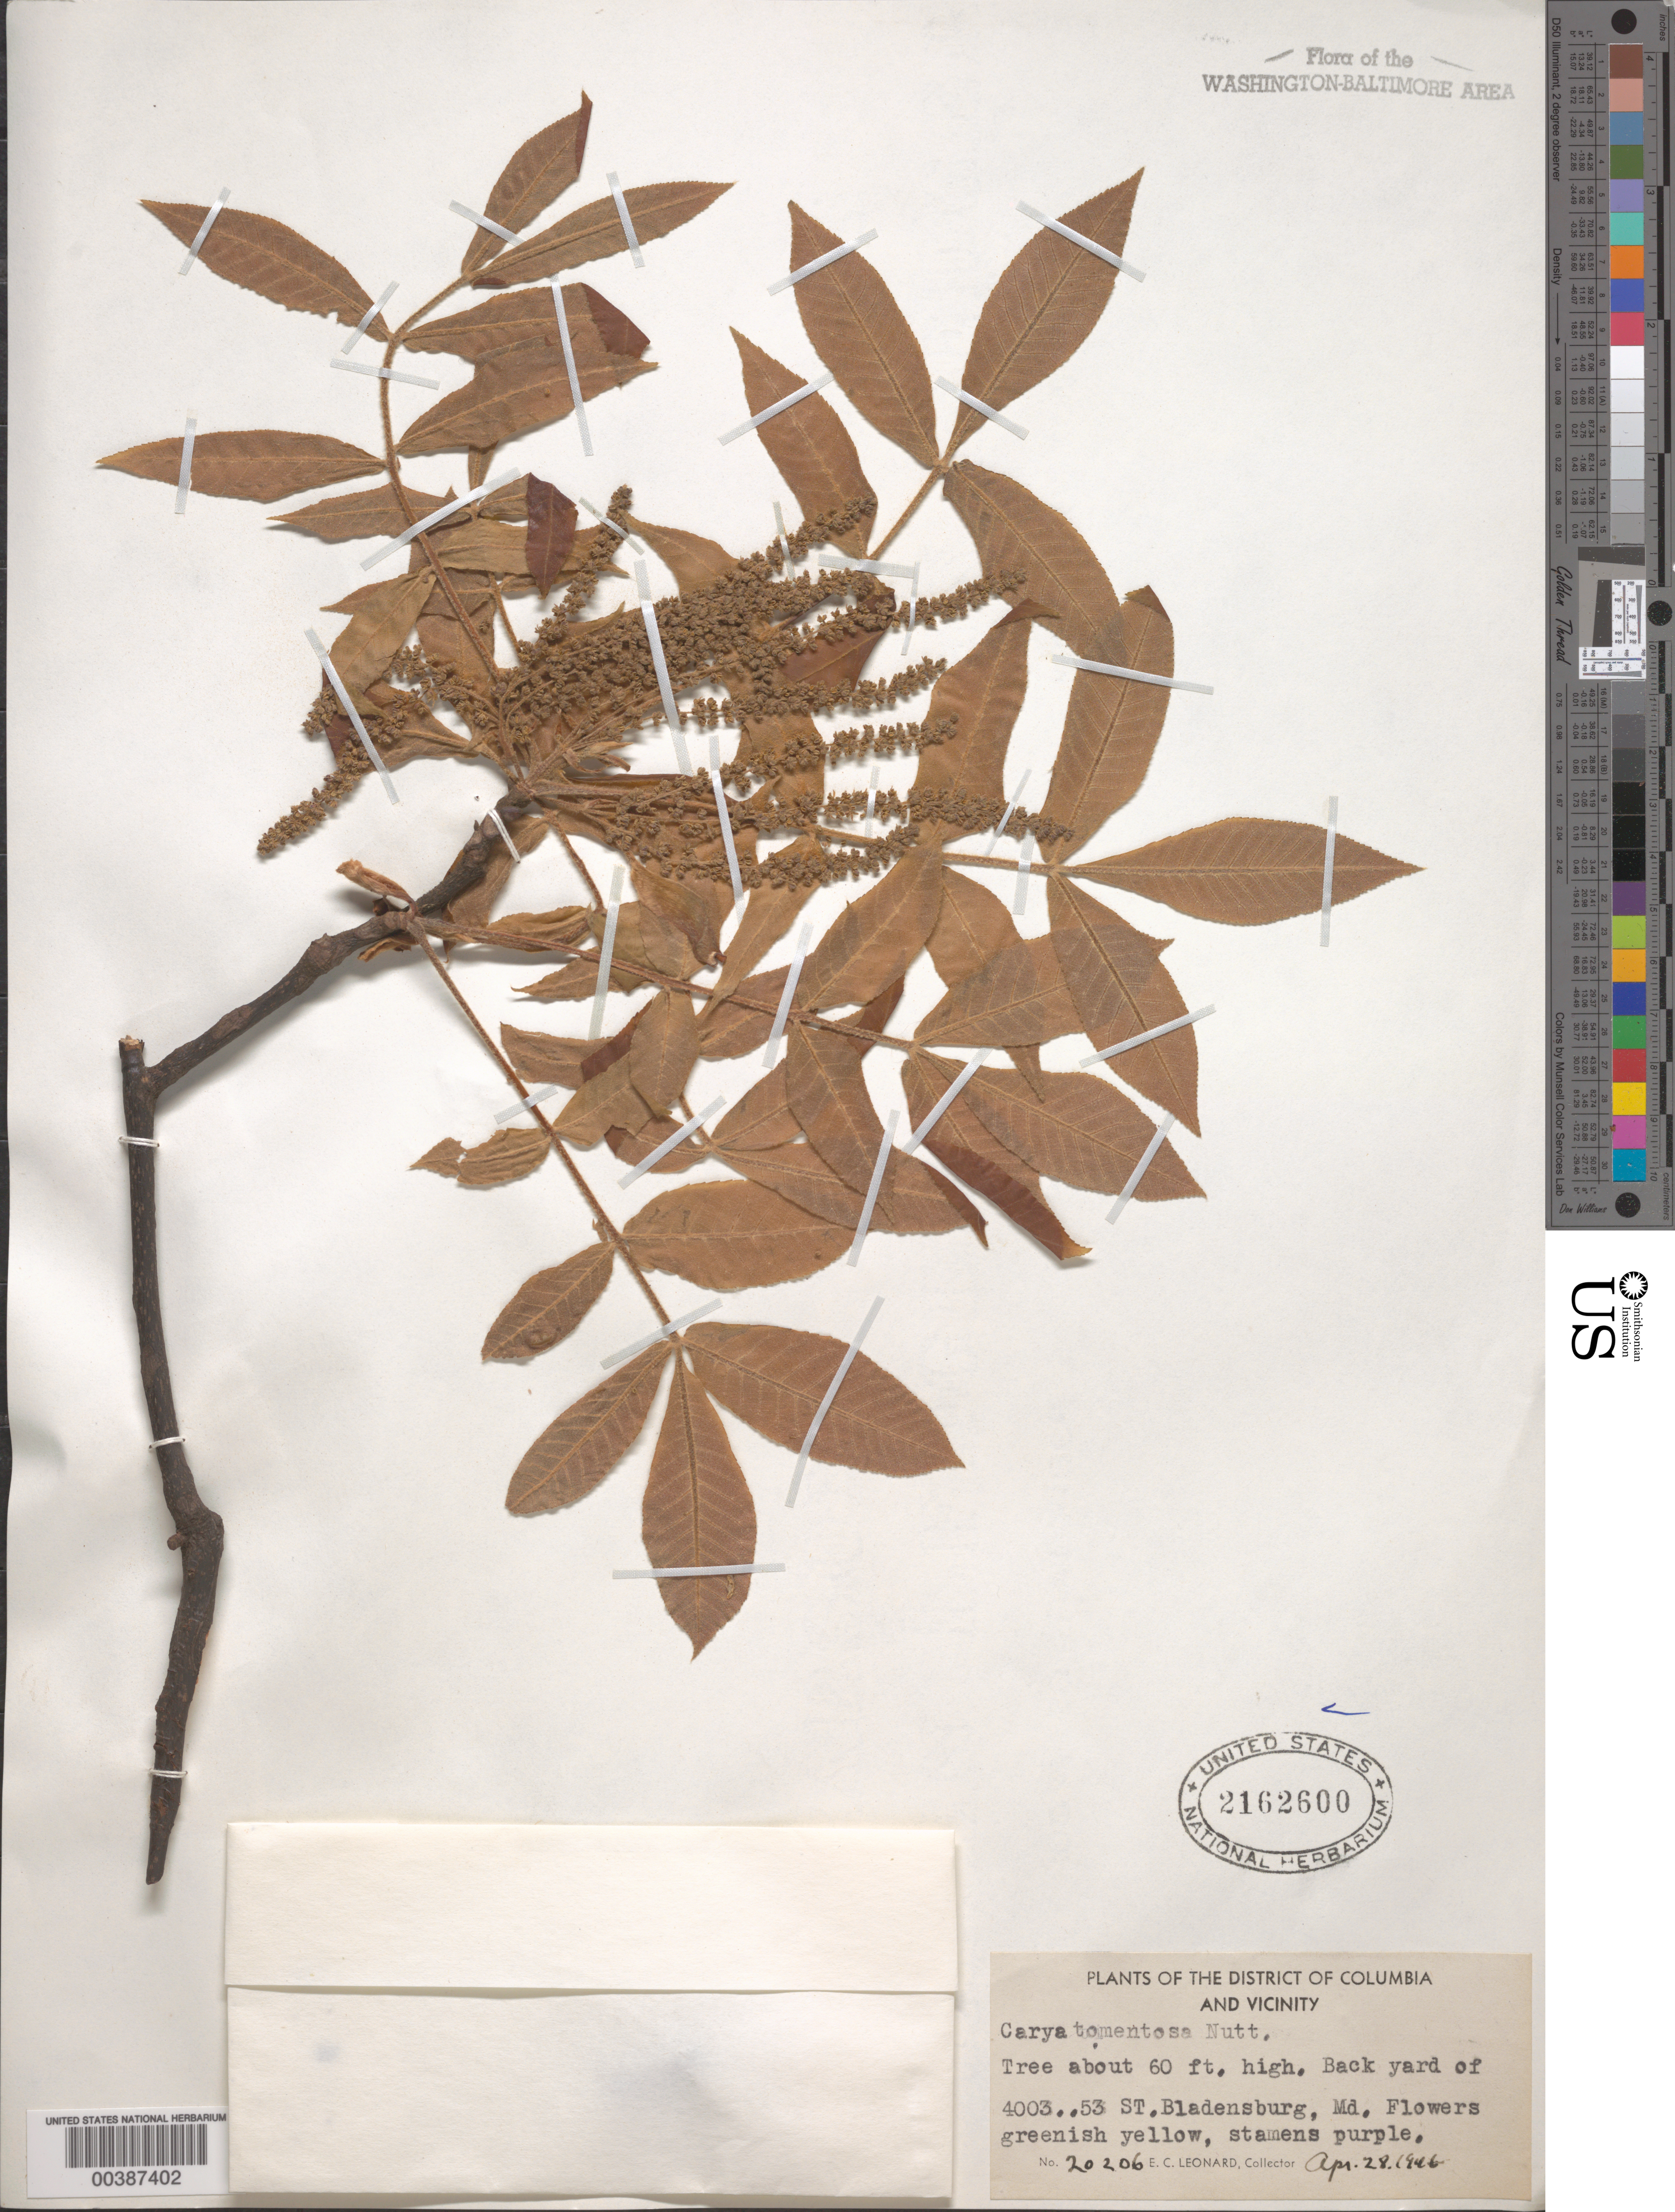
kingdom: Plantae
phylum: Tracheophyta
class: Magnoliopsida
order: Fagales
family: Juglandaceae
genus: Carya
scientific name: Carya tomentosa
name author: (Lam.) Nutt.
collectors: E. C. Leonard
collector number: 20206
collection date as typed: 28 Apr 1946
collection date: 1946-04-28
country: United States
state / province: Maryland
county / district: Prince George's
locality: Bladensburg, 53rd St.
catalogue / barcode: US 2162600